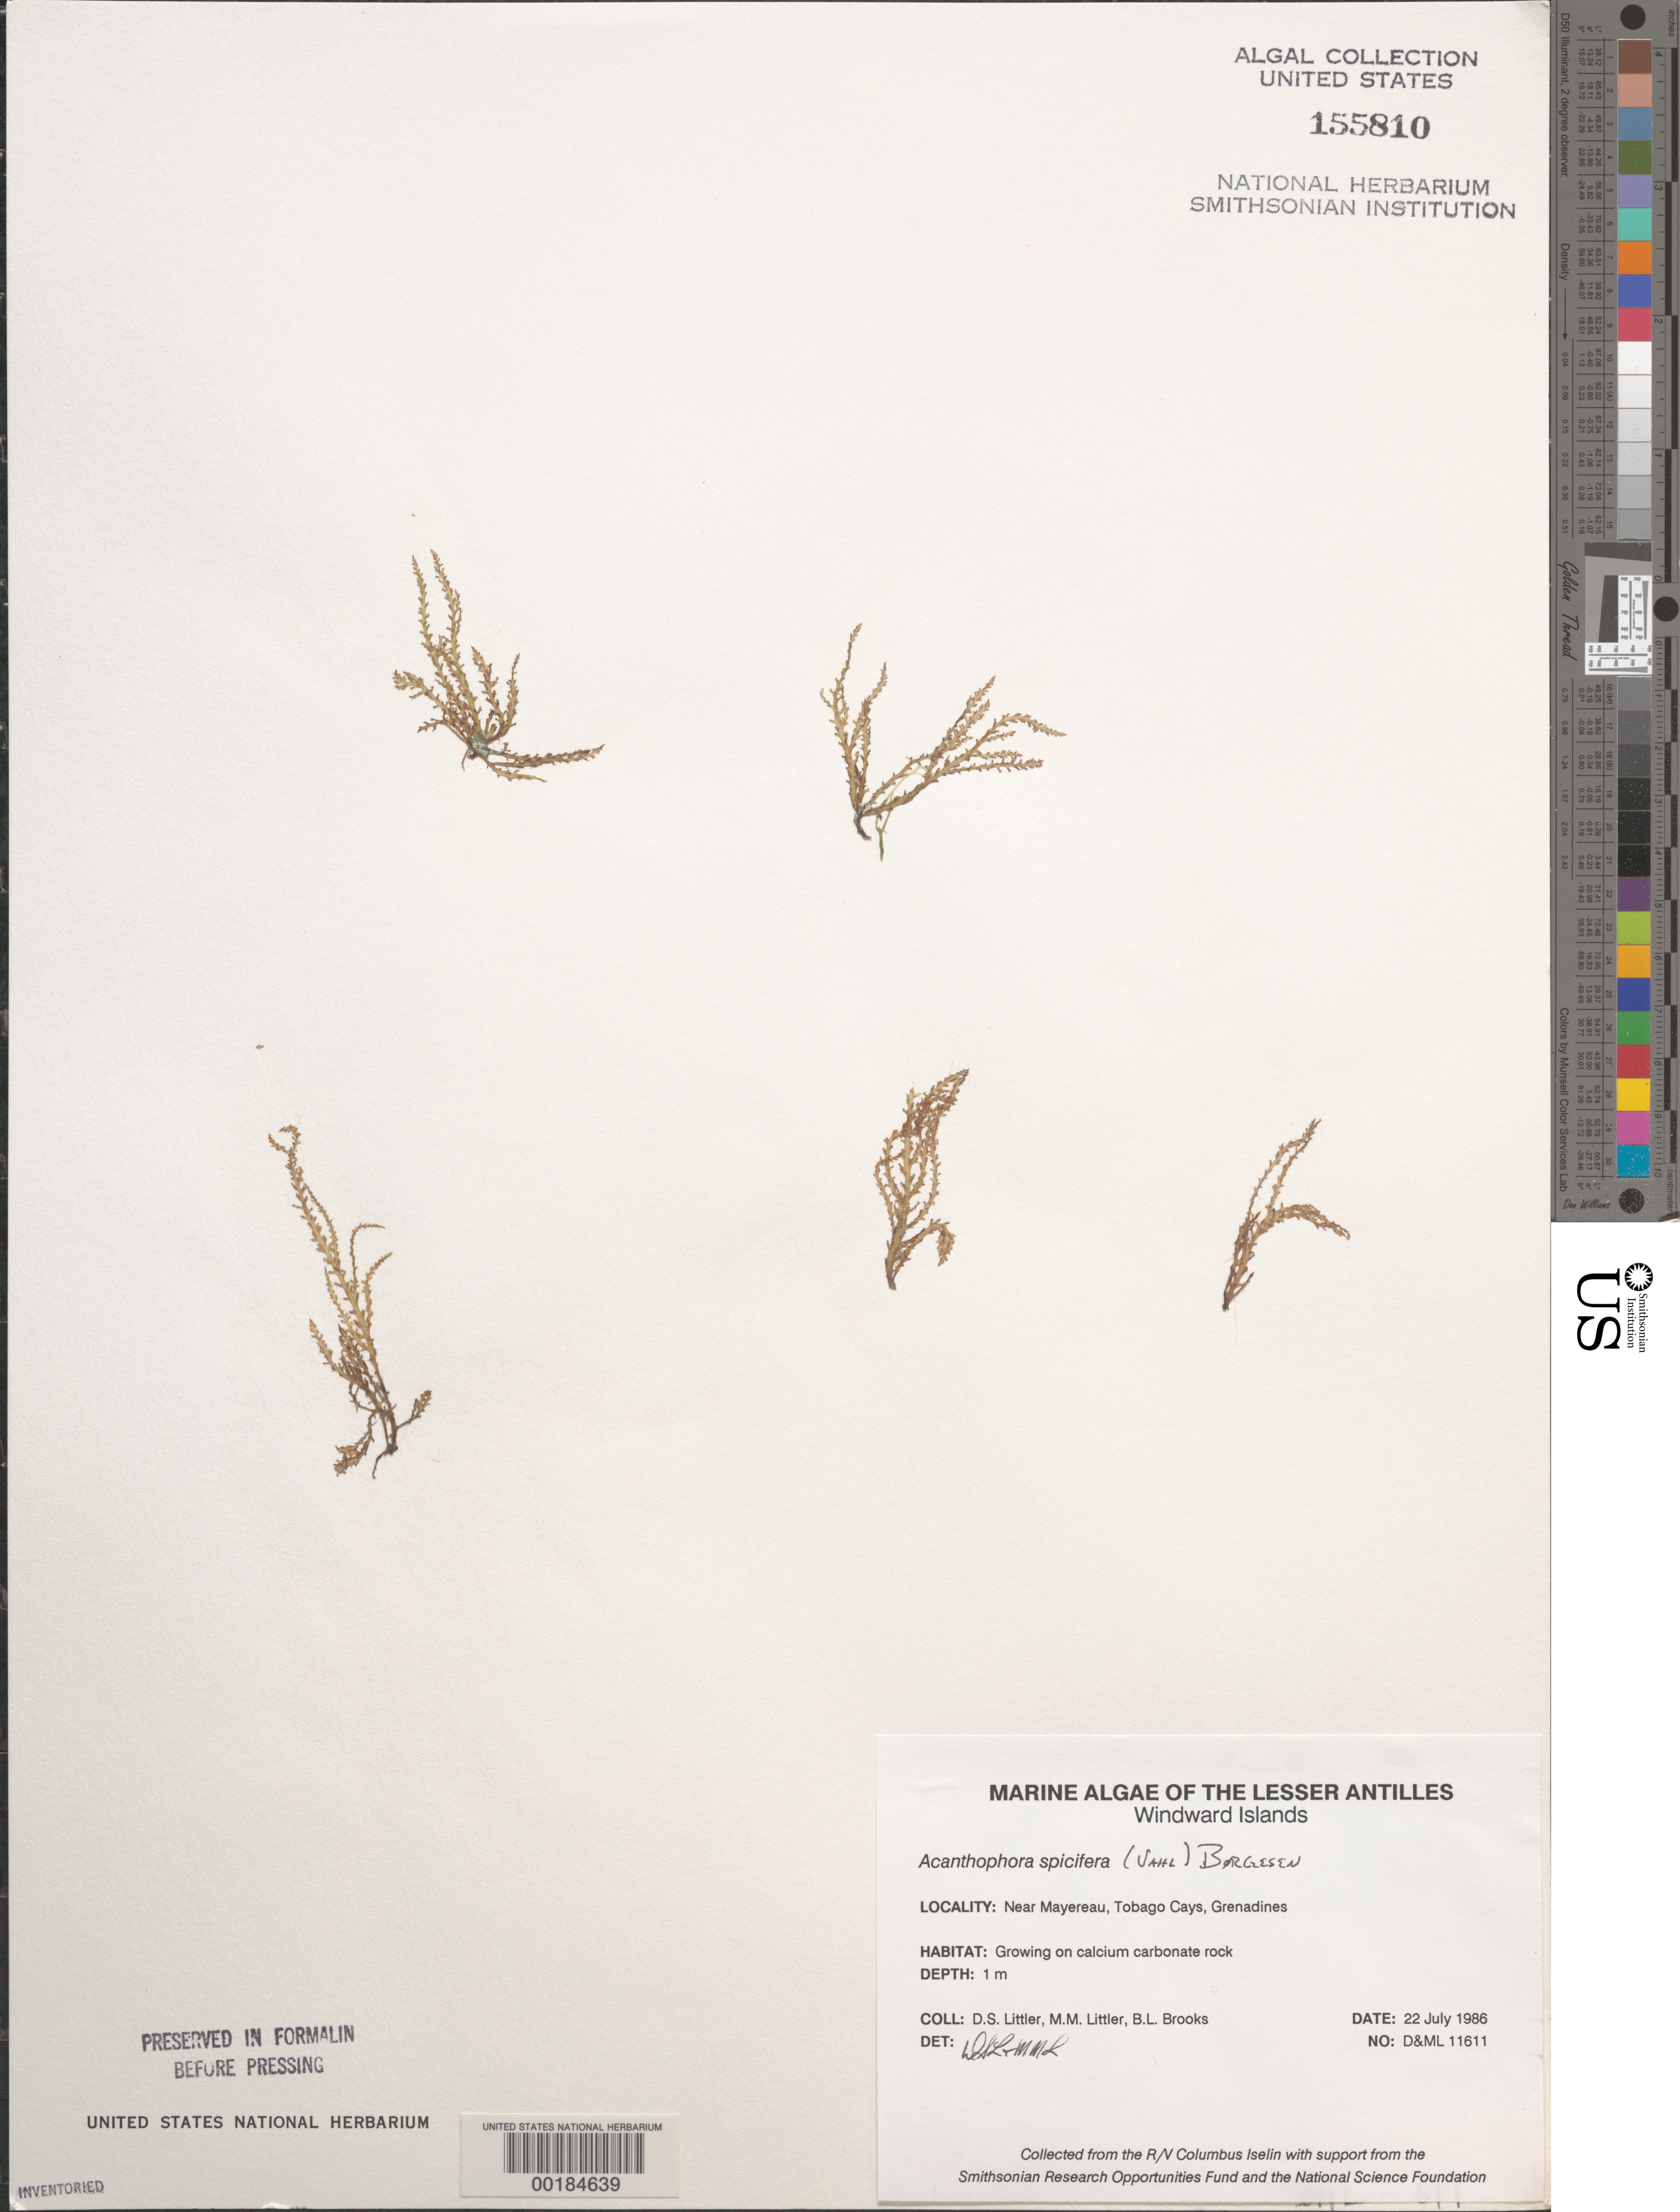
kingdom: Plantae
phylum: Rhodophyta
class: Florideophyceae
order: Ceramiales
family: Rhodomelaceae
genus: Acanthophora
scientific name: Acanthophora spicifera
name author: (Vahl) Børgesen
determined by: Littler, D. S.; Littler, M. M.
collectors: D. S. Littler, M. M. Littler & B. Brooks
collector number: D&ML 11611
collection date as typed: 22 Jul 1986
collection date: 1986-07-22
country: St. Vincent - Grenadines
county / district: Grenadines Parish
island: Mayreau [Mayereau]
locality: Near Mayreau (Mayereau)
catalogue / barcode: US 155810